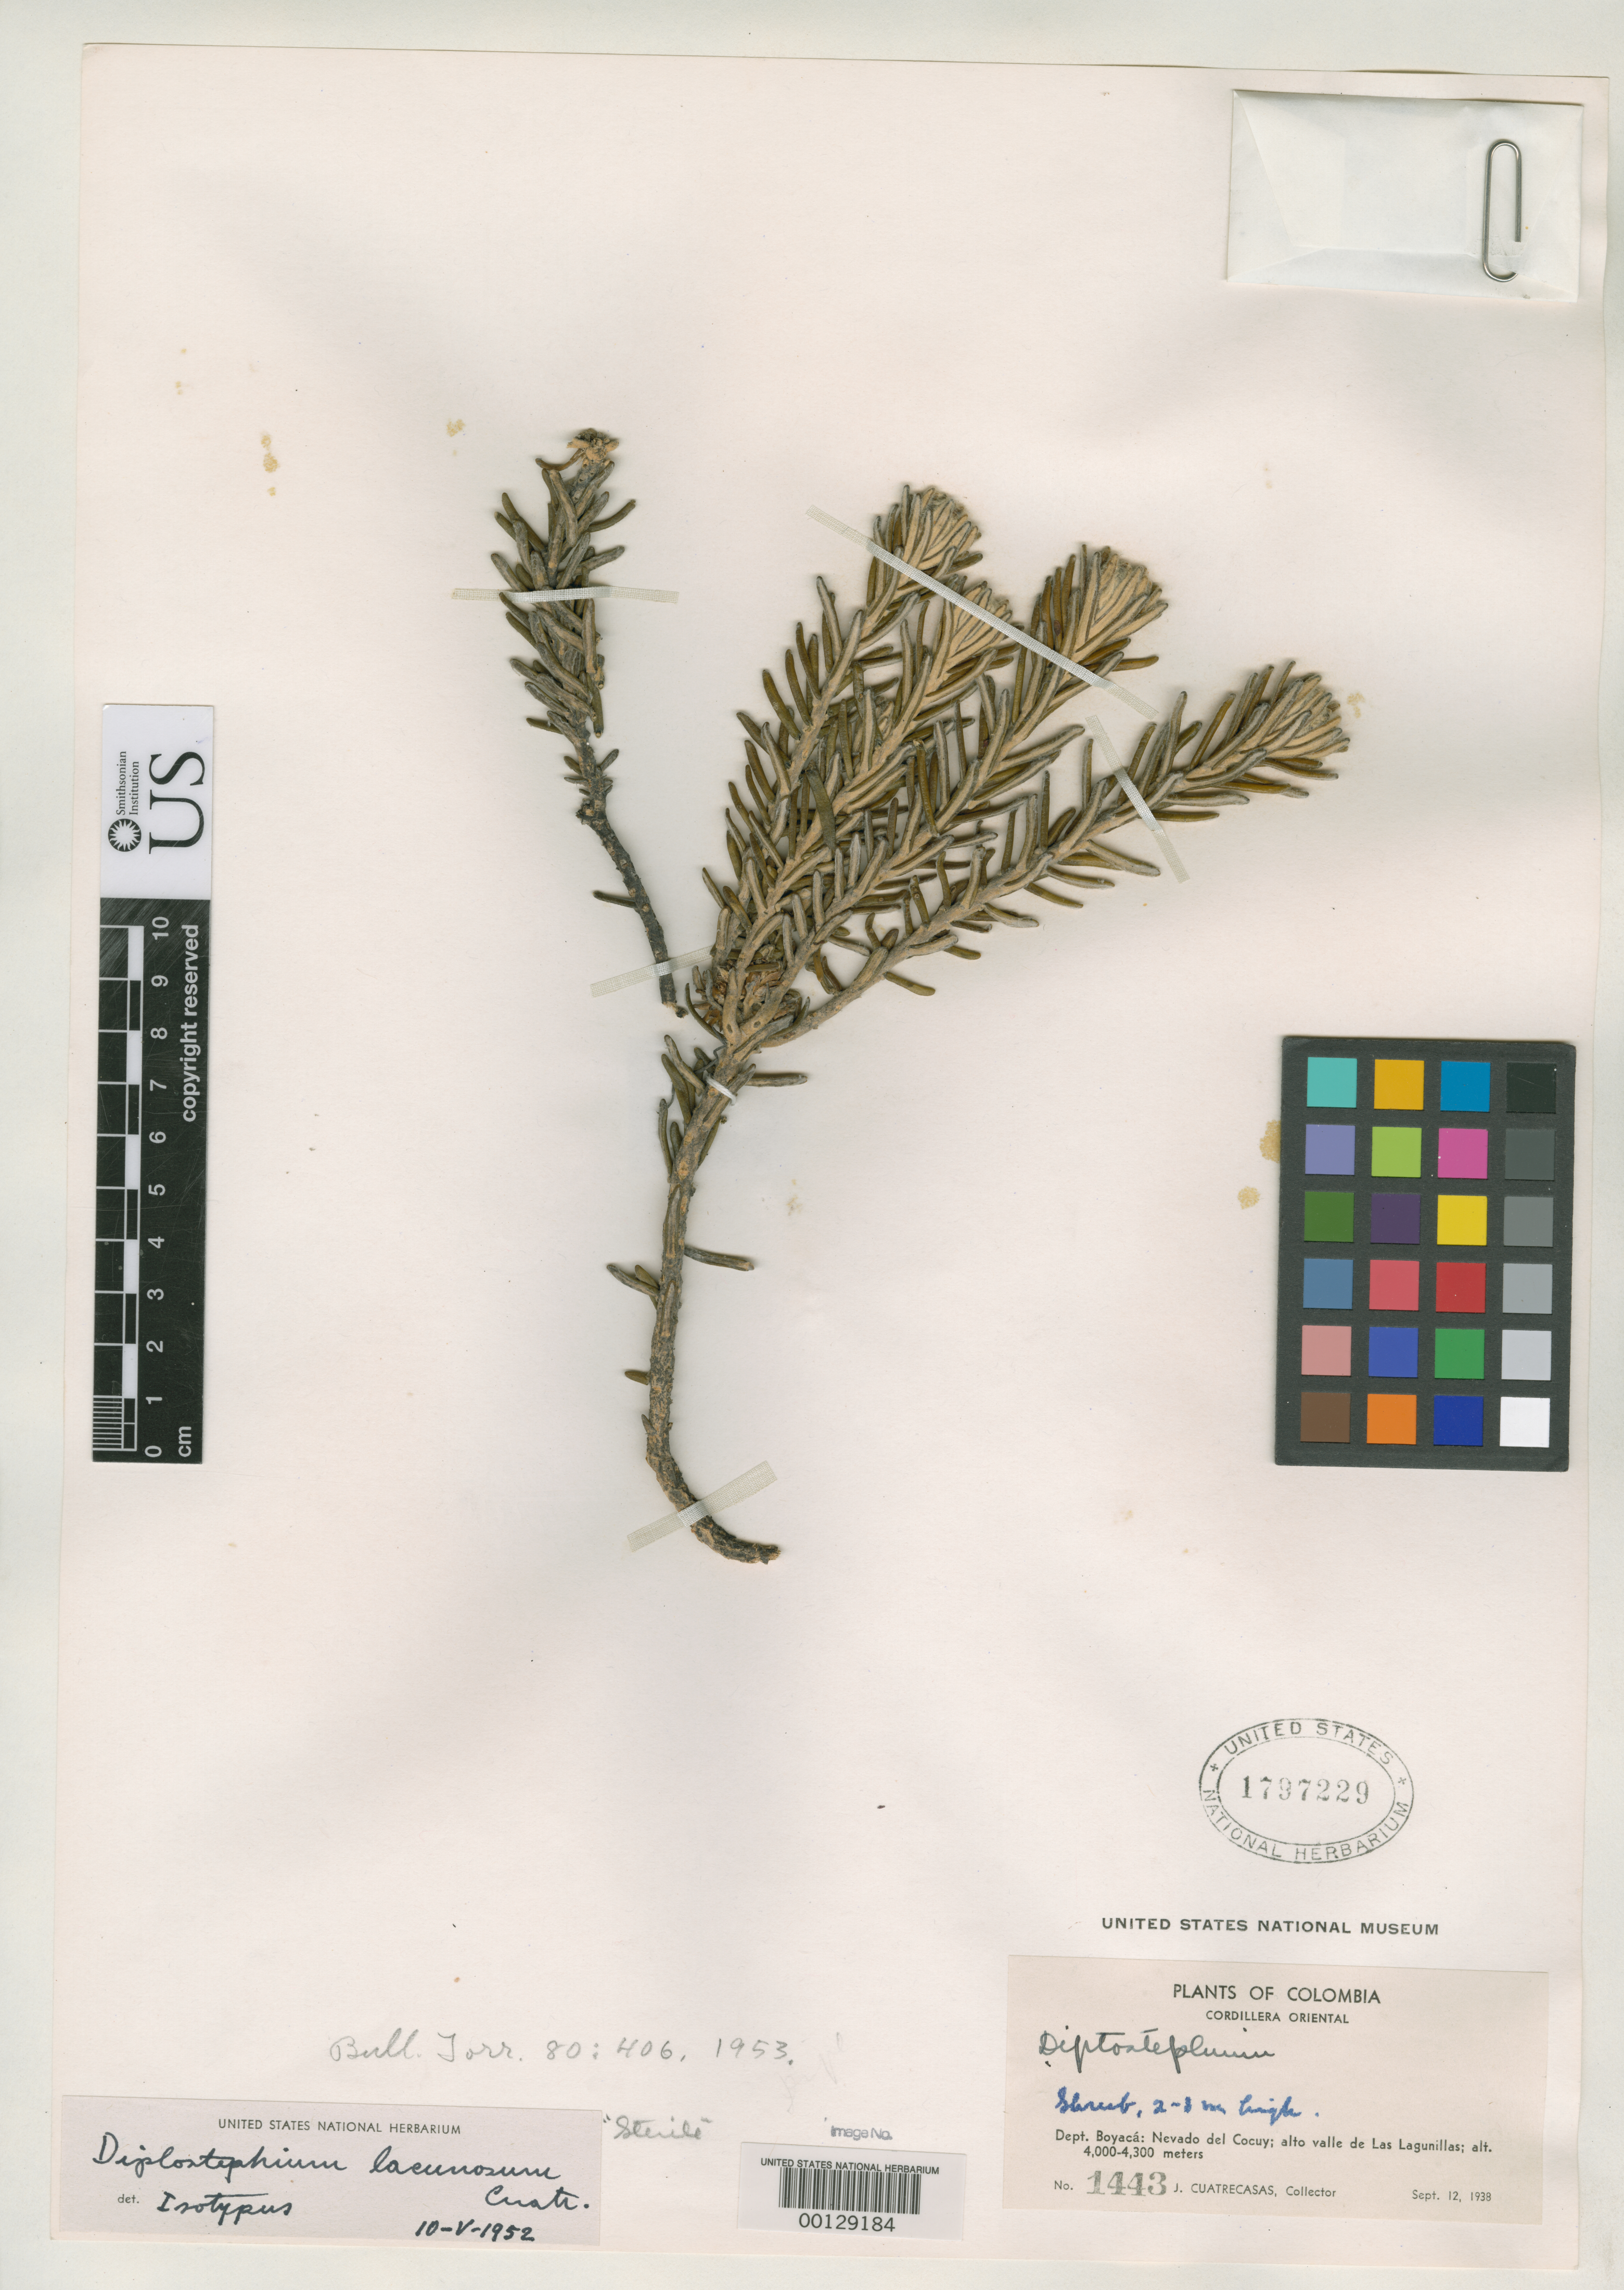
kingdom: Plantae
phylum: Tracheophyta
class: Magnoliopsida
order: Asterales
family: Asteraceae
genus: Diplostephium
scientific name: Diplostephium lacunosum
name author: Cuatrec.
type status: Isotype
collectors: J. Cuatrecasas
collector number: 1443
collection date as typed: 12 Sep 1938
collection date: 1938-09-12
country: Colombia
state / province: Boyacá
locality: Nevada del Cocuy, Alto Valle de Las Lagunillas.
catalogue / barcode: US 1797229